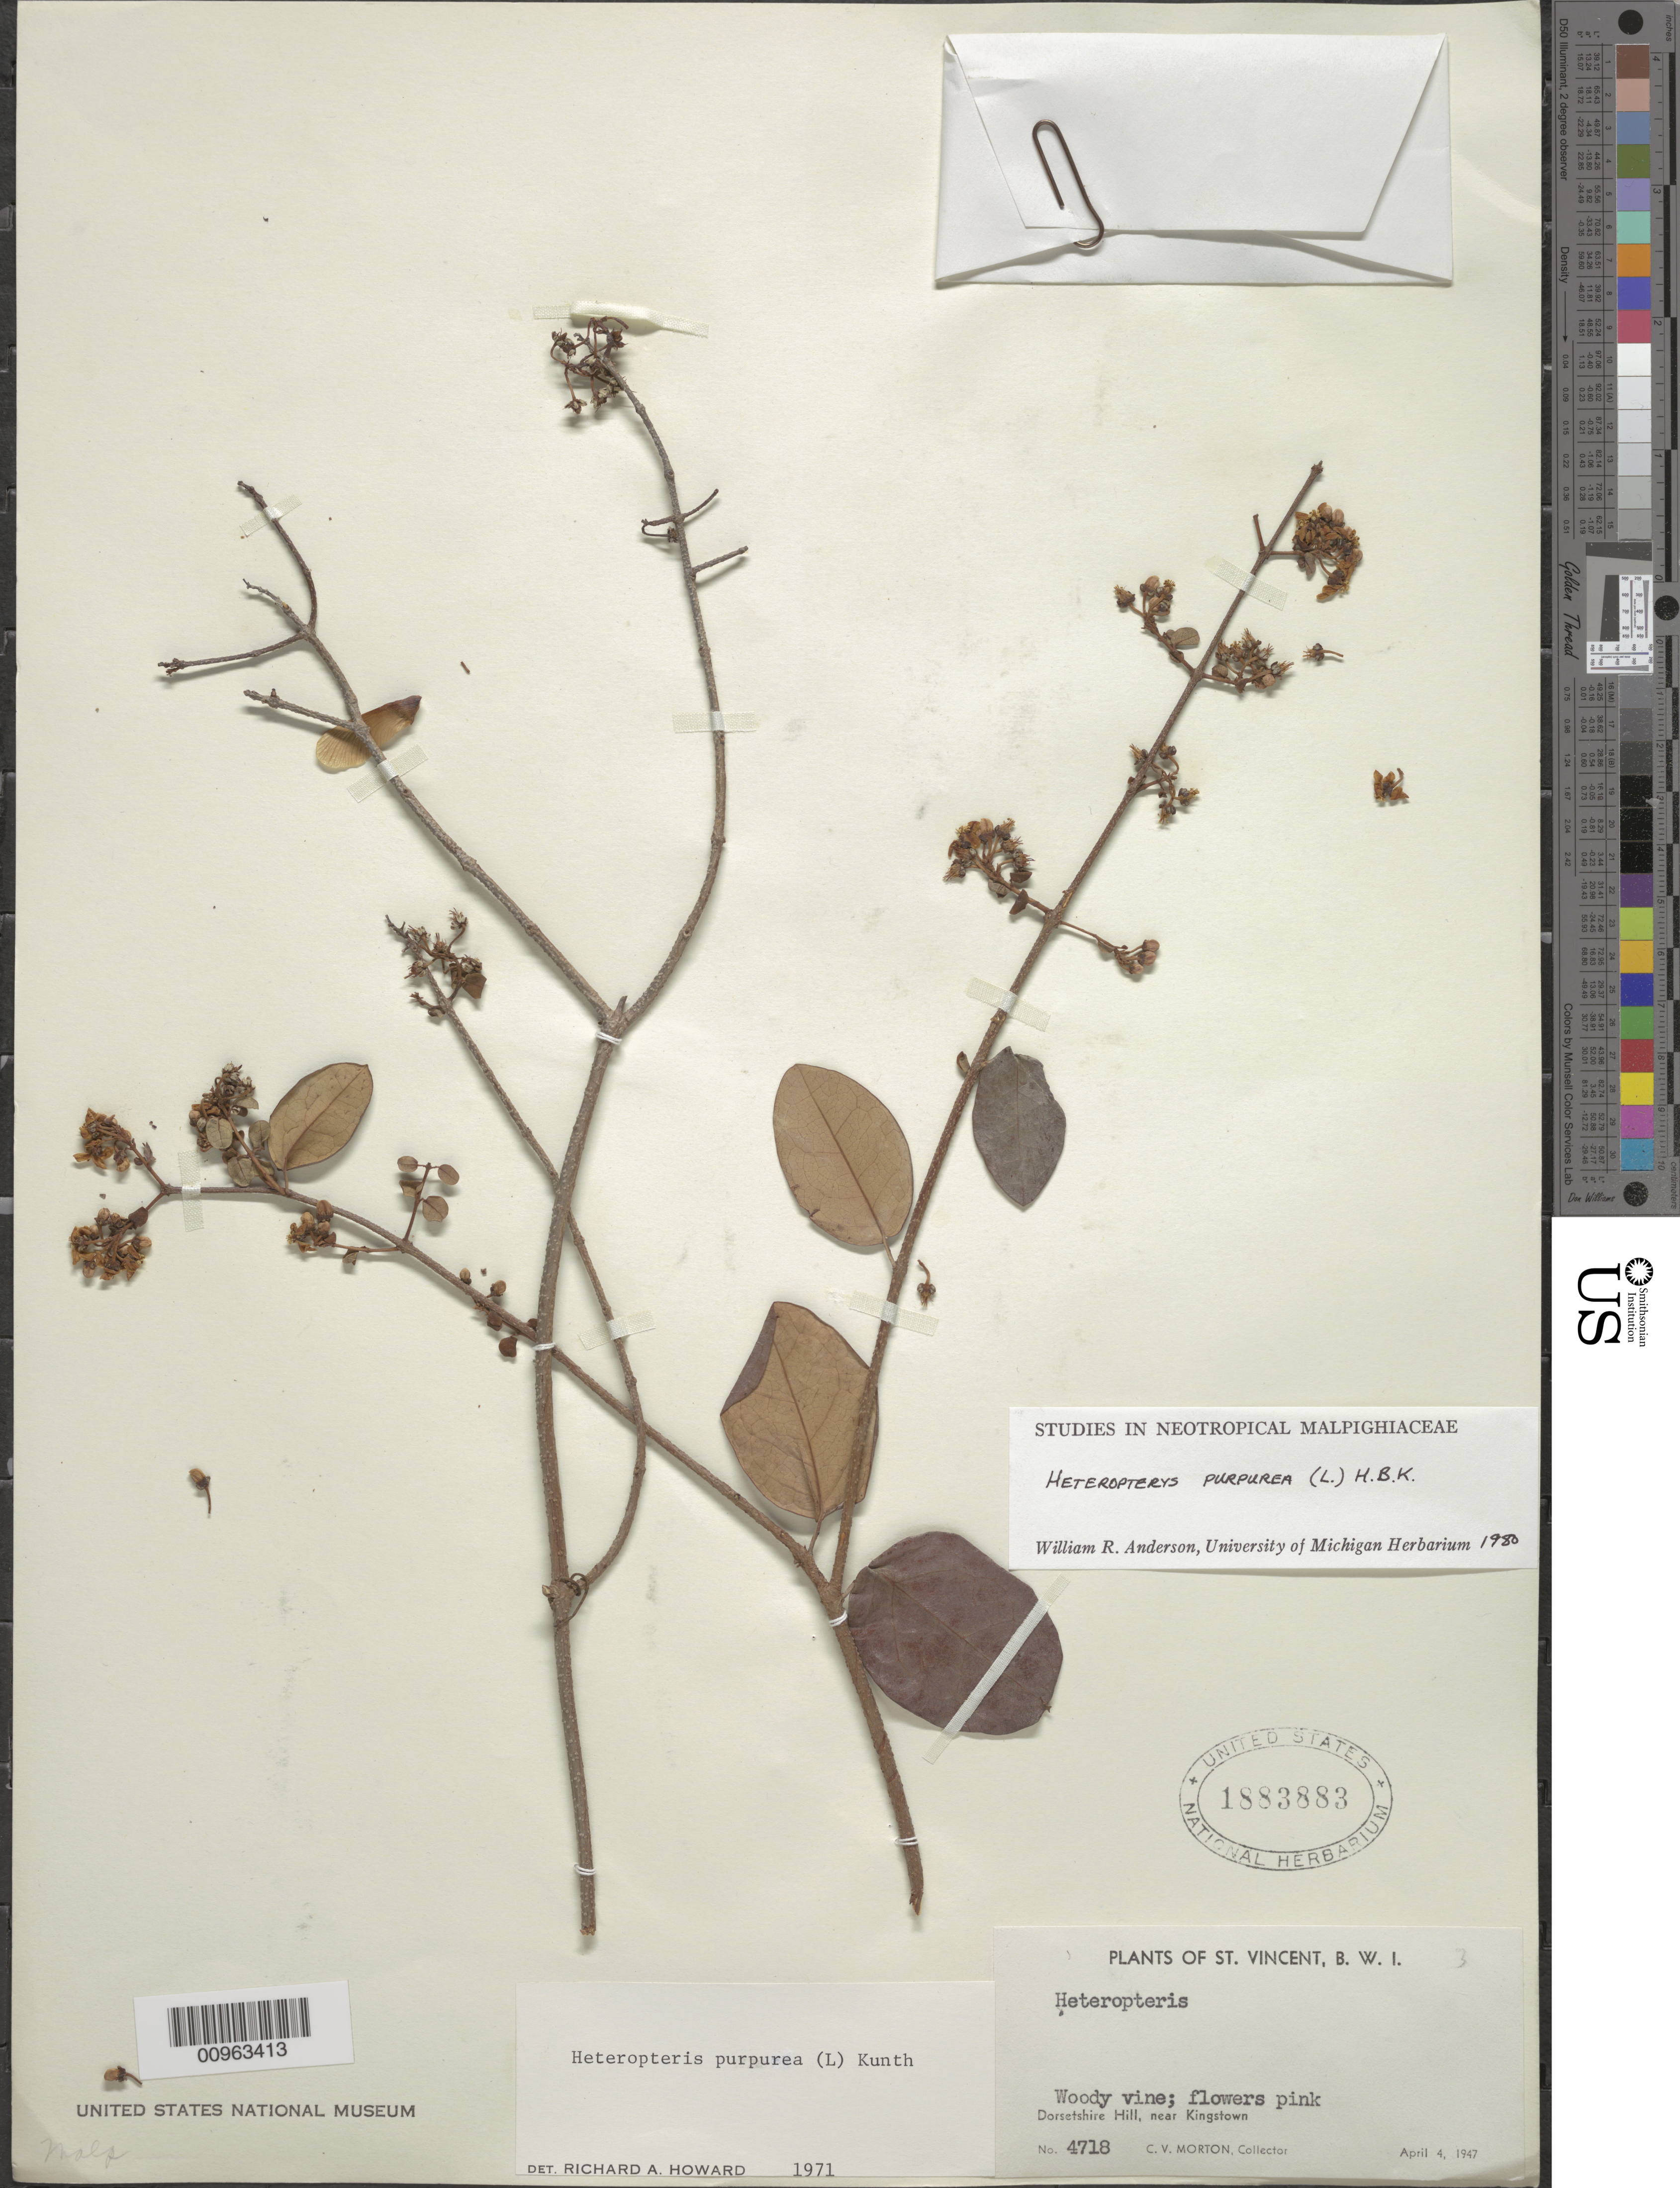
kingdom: Plantae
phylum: Tracheophyta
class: Magnoliopsida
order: Malpighiales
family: Malpighiaceae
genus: Heteropterys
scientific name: Heteropterys purpurea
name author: (L.) Kunth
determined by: Anderson, W. R., (MICH), University of Michigan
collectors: C. V. Morton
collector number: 4718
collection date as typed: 04 Apr 1947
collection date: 1947-04-04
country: St. Vincent - Grenadines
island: St. Vincent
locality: Dorsetshire Hill, near Kingstown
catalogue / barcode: US 1883883